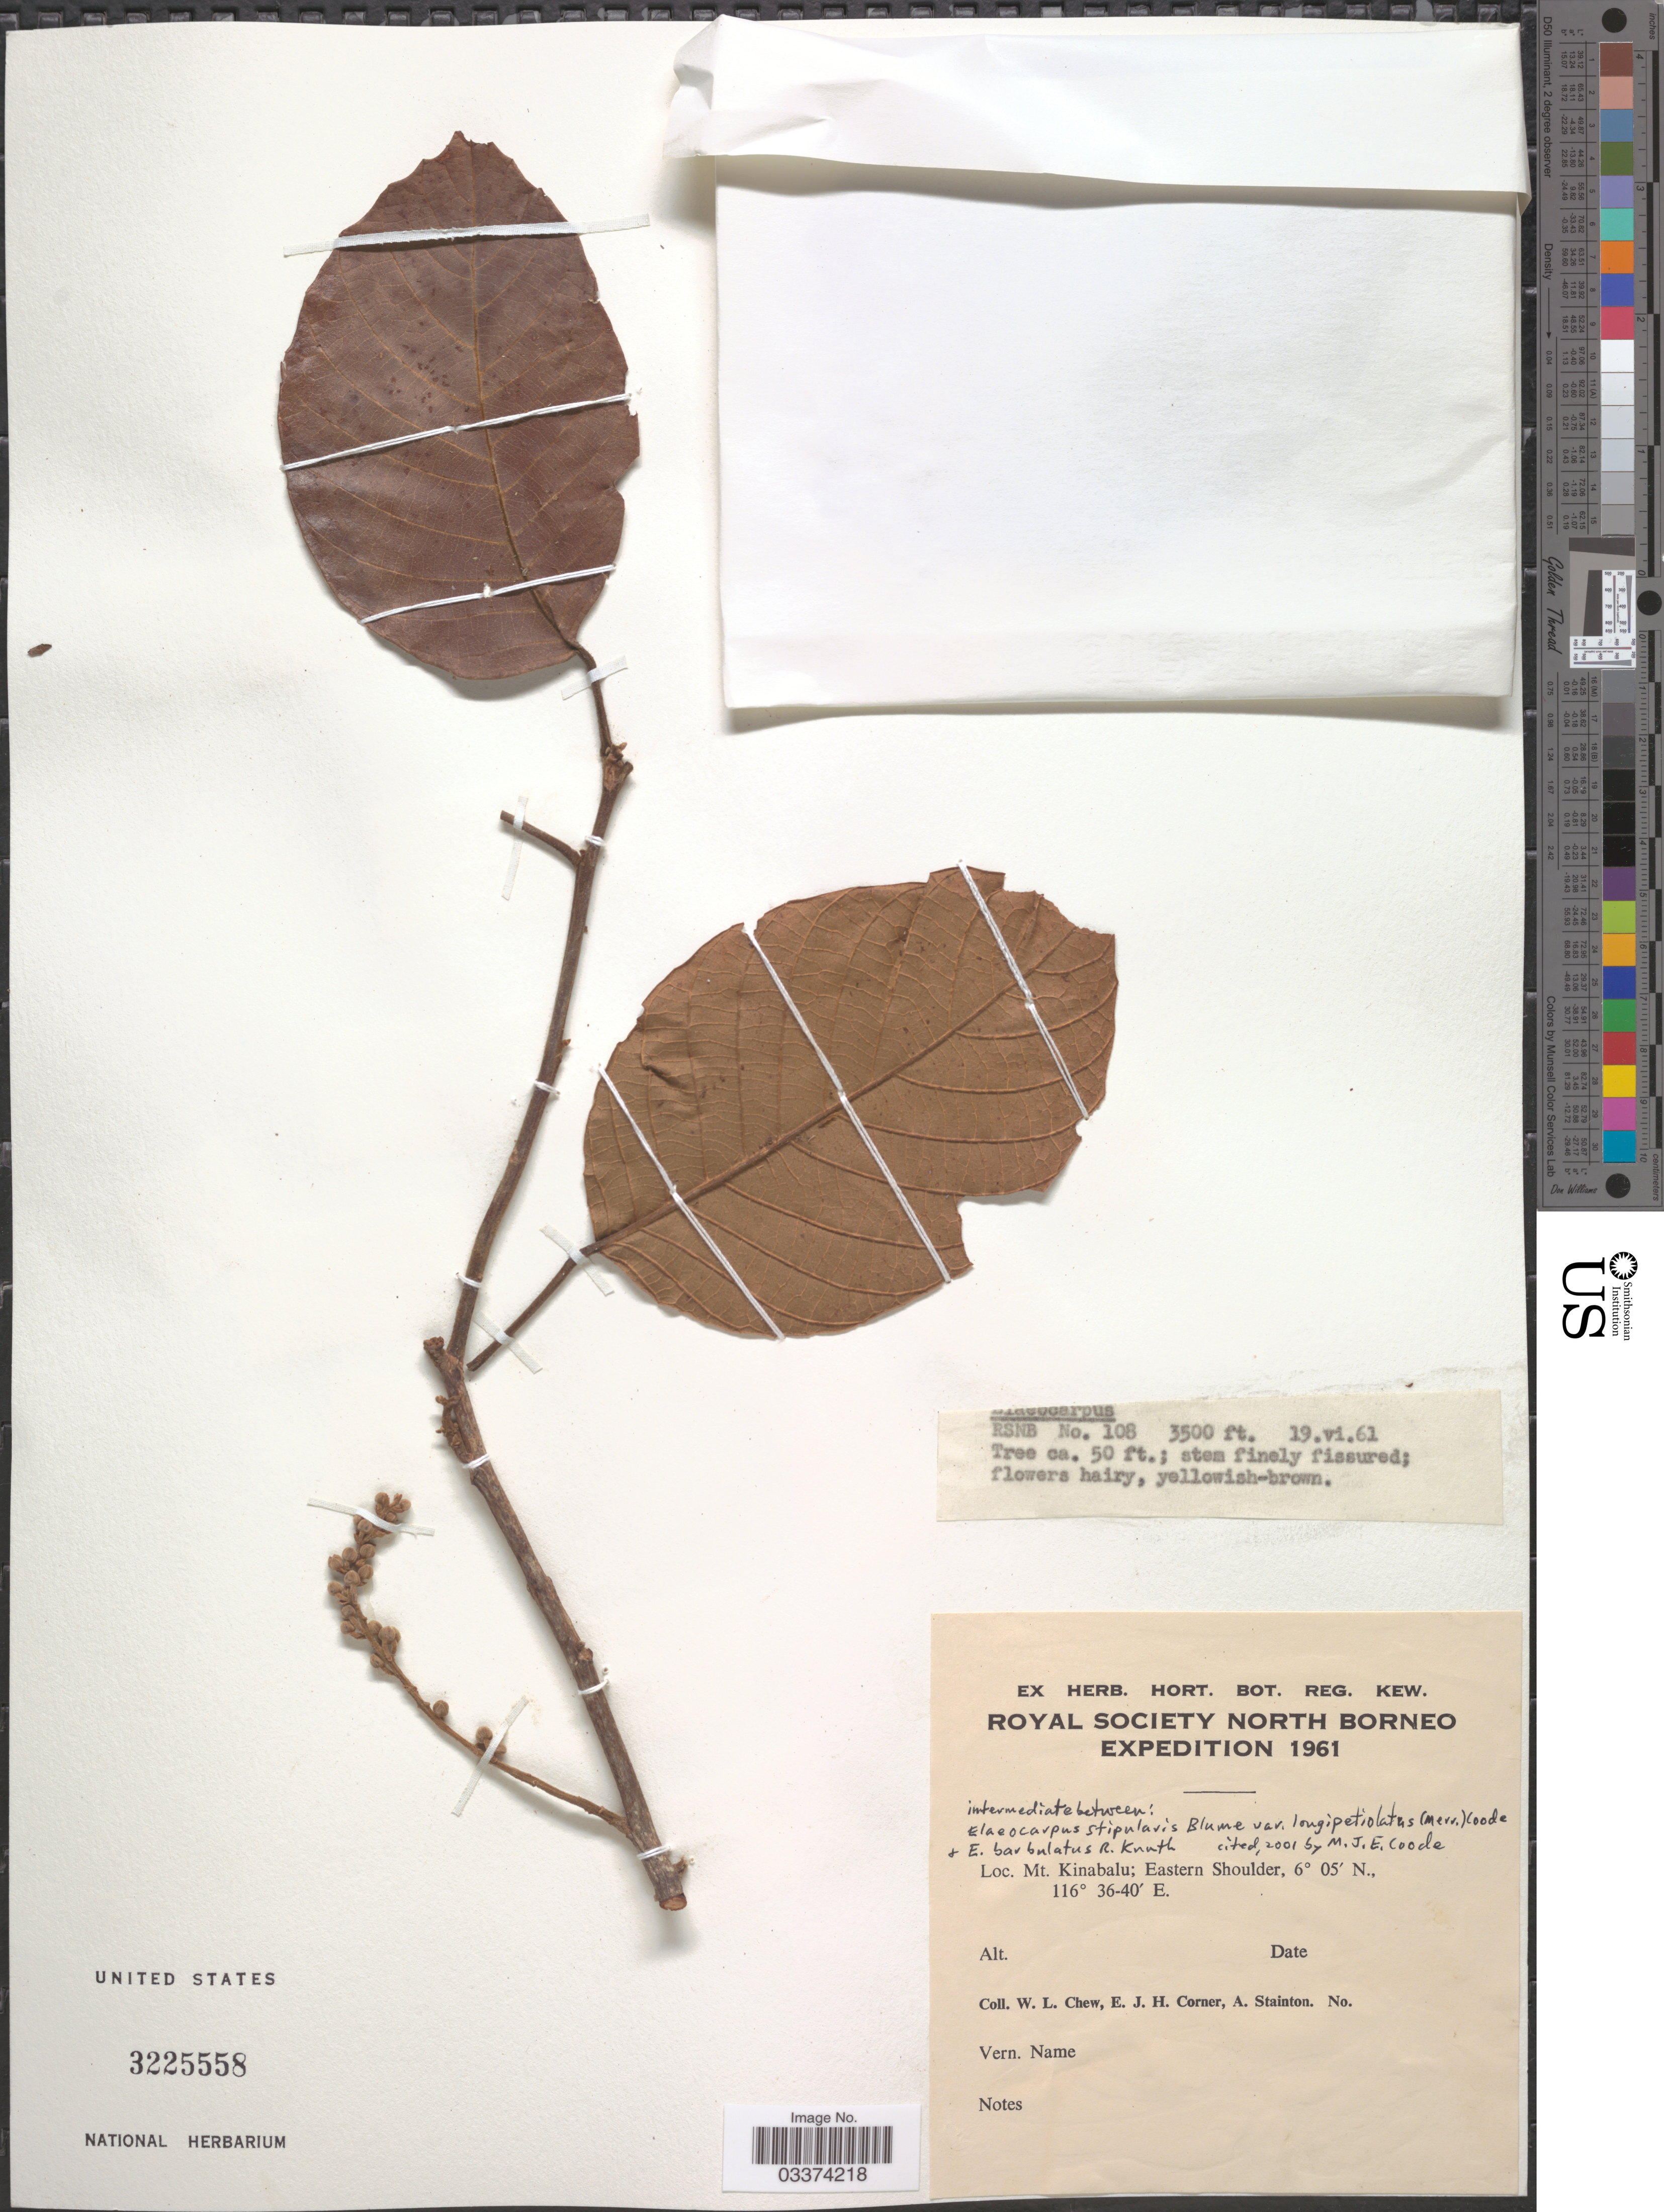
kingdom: Plantae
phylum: Tracheophyta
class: Magnoliopsida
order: Oxalidales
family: Elaeocarpaceae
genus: Elaeocarpus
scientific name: Elaeocarpus barbulatus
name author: Knuth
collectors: W. Chew, E. Corner & A. Stainton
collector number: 108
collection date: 1961-06-19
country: Malaysia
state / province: Sabah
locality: North Borneo. Mt. Kinabalu; Eastern Shoulder.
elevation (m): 1067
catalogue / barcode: US 3225558